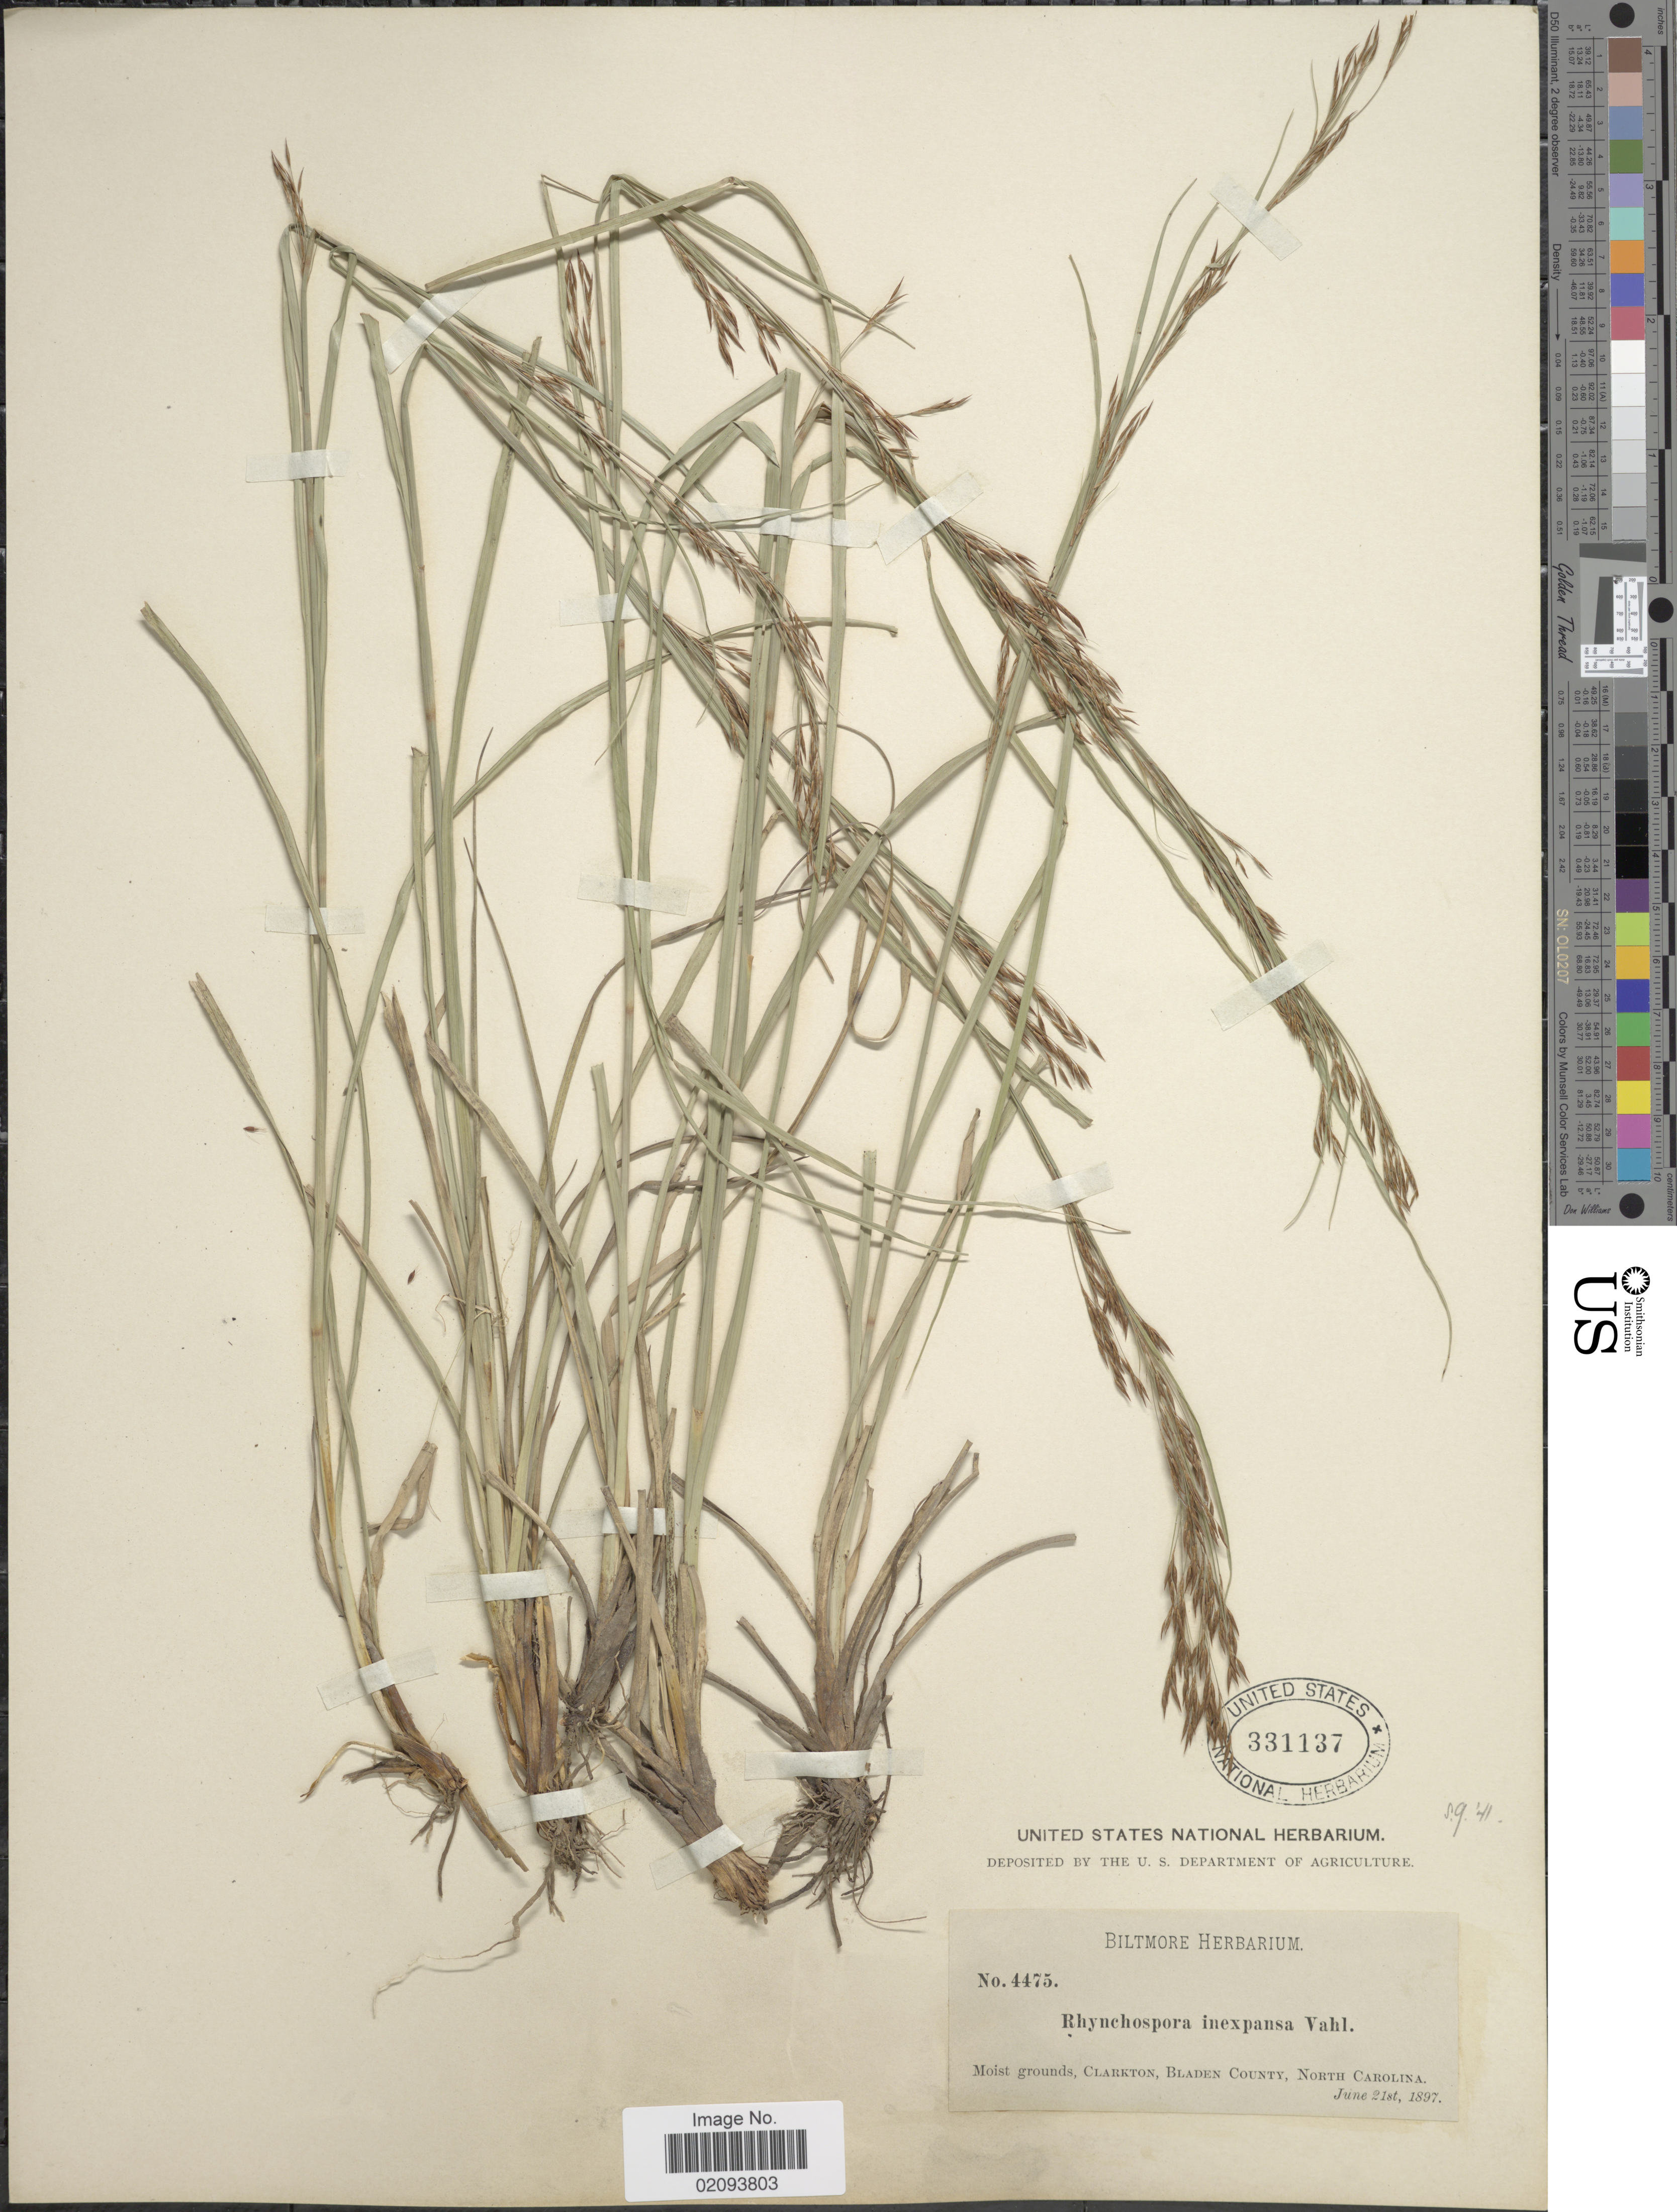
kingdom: Plantae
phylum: Tracheophyta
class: Liliopsida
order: Poales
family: Cyperaceae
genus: Rhynchospora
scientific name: Rhynchospora inexpansa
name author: (Michx.) Vahl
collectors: ex herb. Biltmore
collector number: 4475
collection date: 1897-06-21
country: United States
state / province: North Carolina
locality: Moist grounds, Clarkton, Bladen County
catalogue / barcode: US 331137